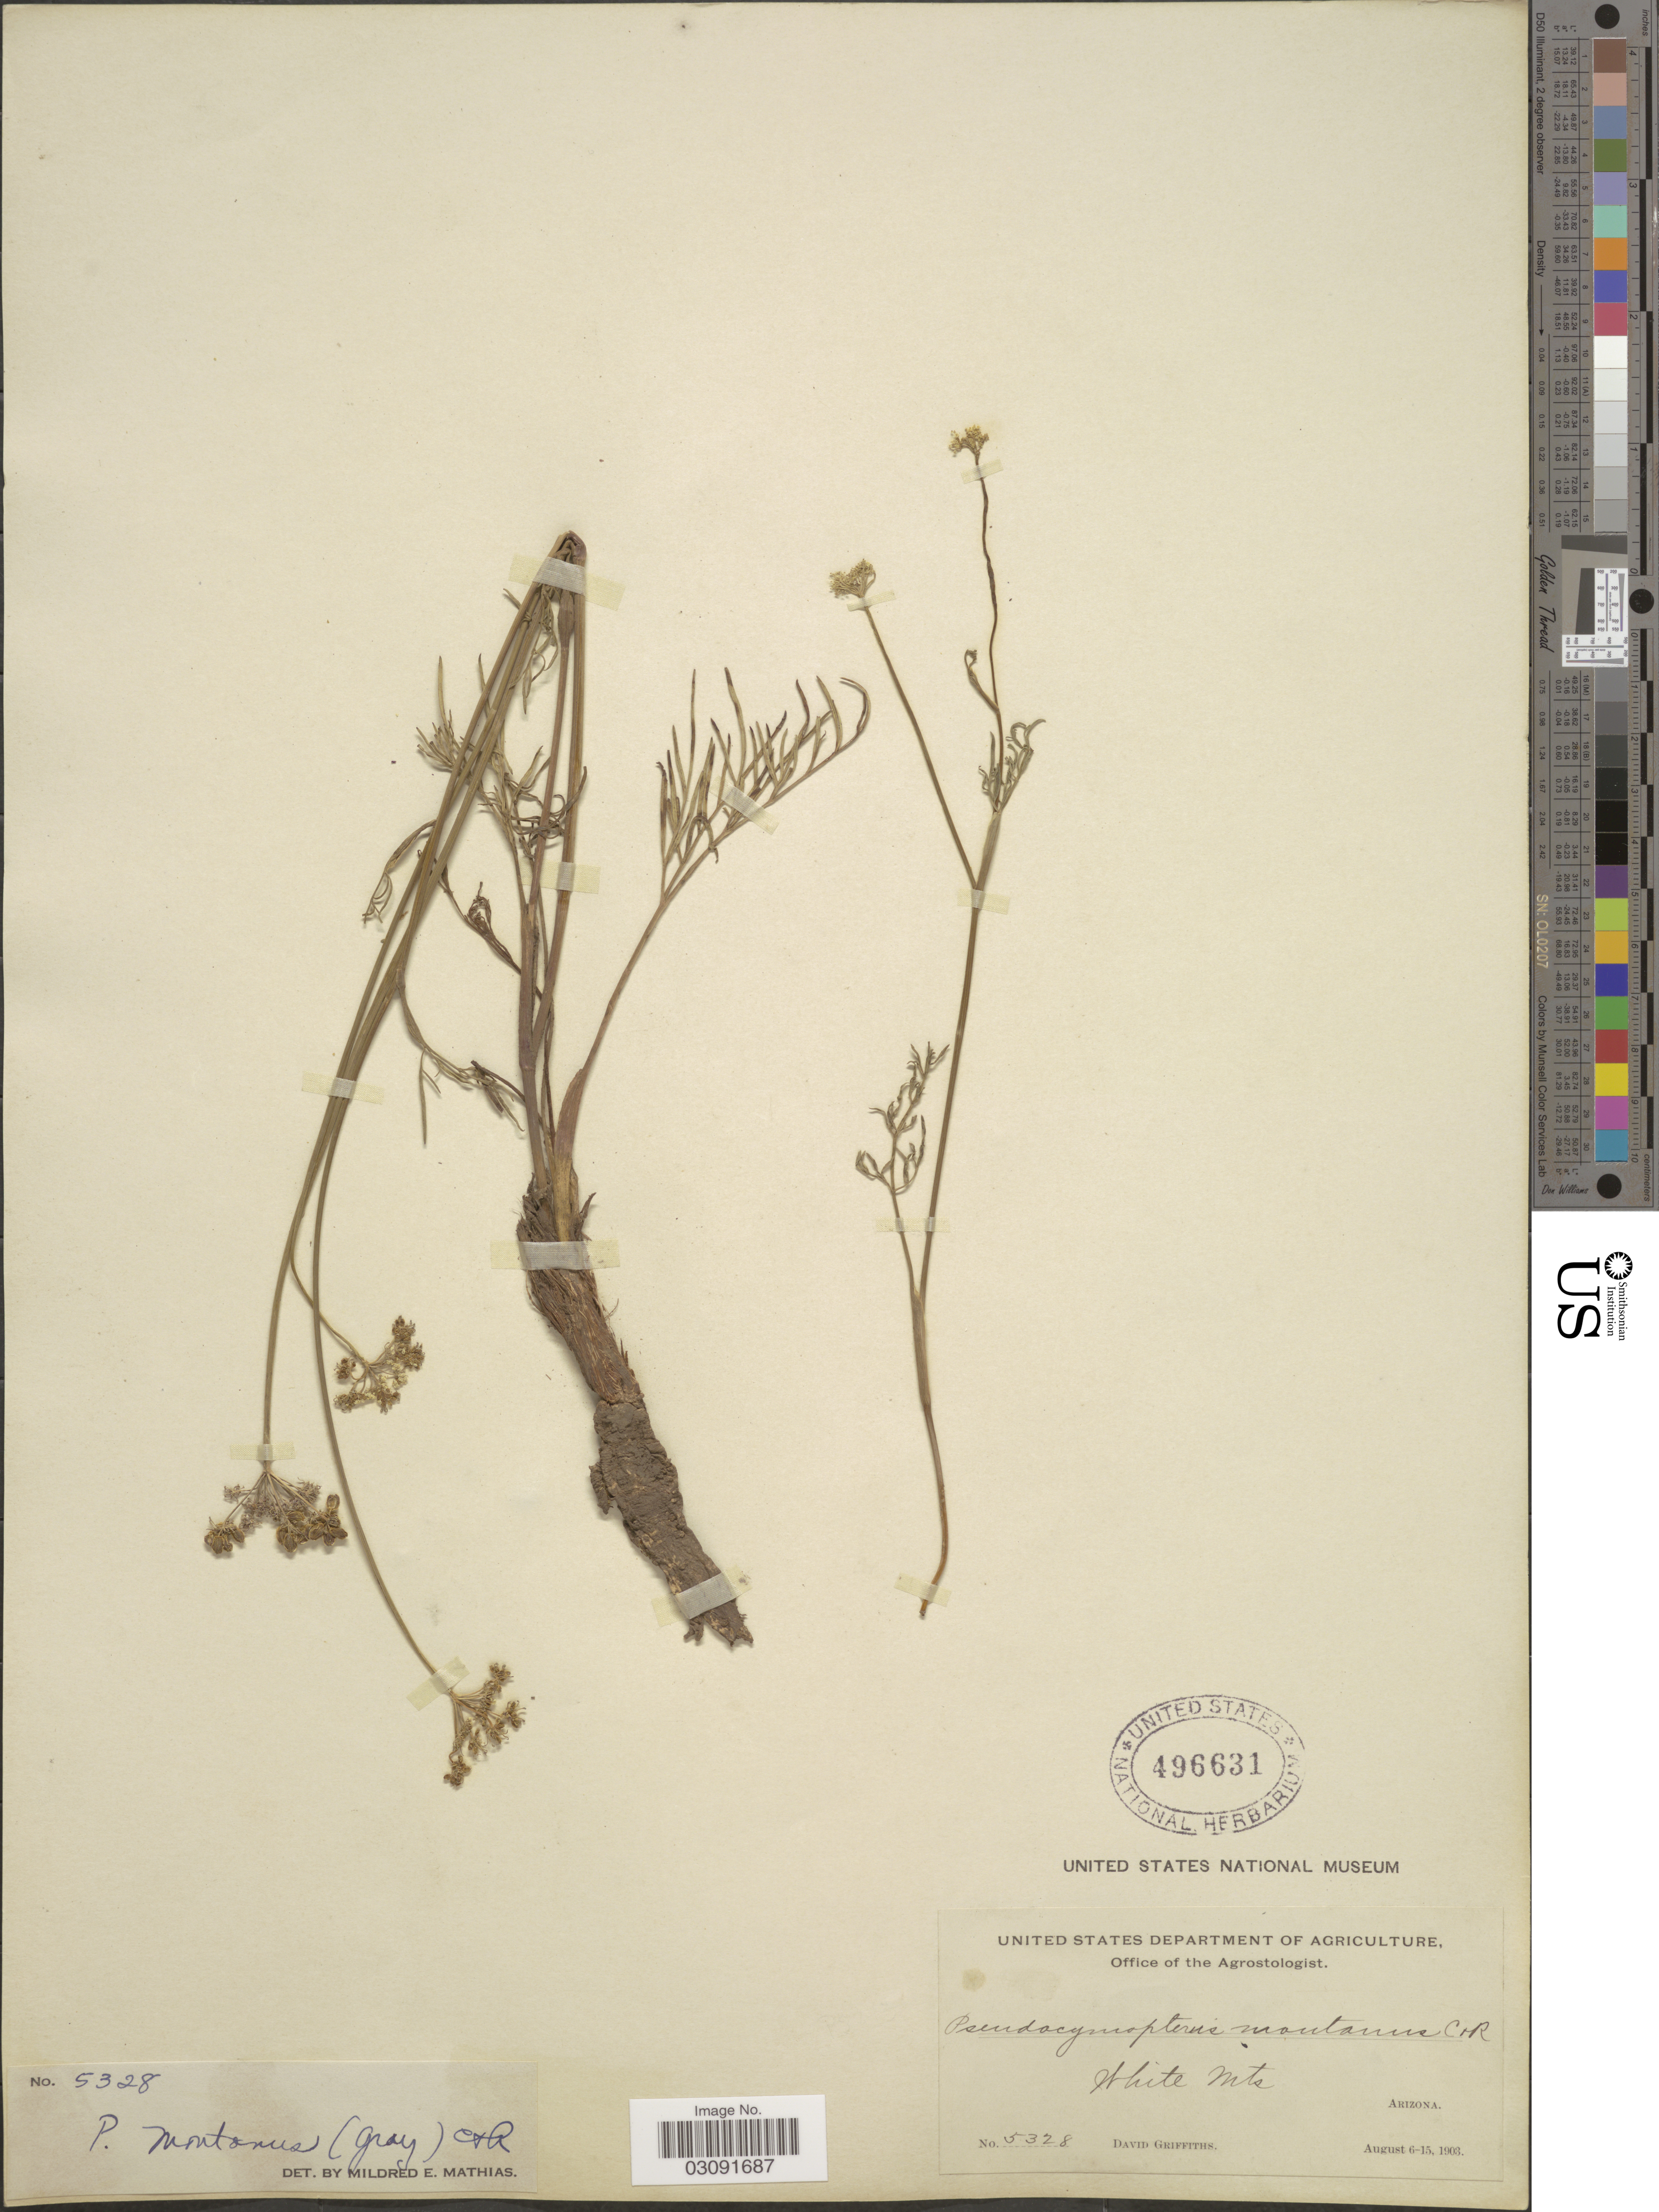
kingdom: Plantae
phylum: Tracheophyta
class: Magnoliopsida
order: Apiales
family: Apiaceae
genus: Pseudocymopterus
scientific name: Pseudocymopterus montanus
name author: (A. Gray) J.M. Coult. & Rose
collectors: D. Griffiths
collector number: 5328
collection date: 1903-08-06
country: United States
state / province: Arizona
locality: White Mts.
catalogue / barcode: US 496631